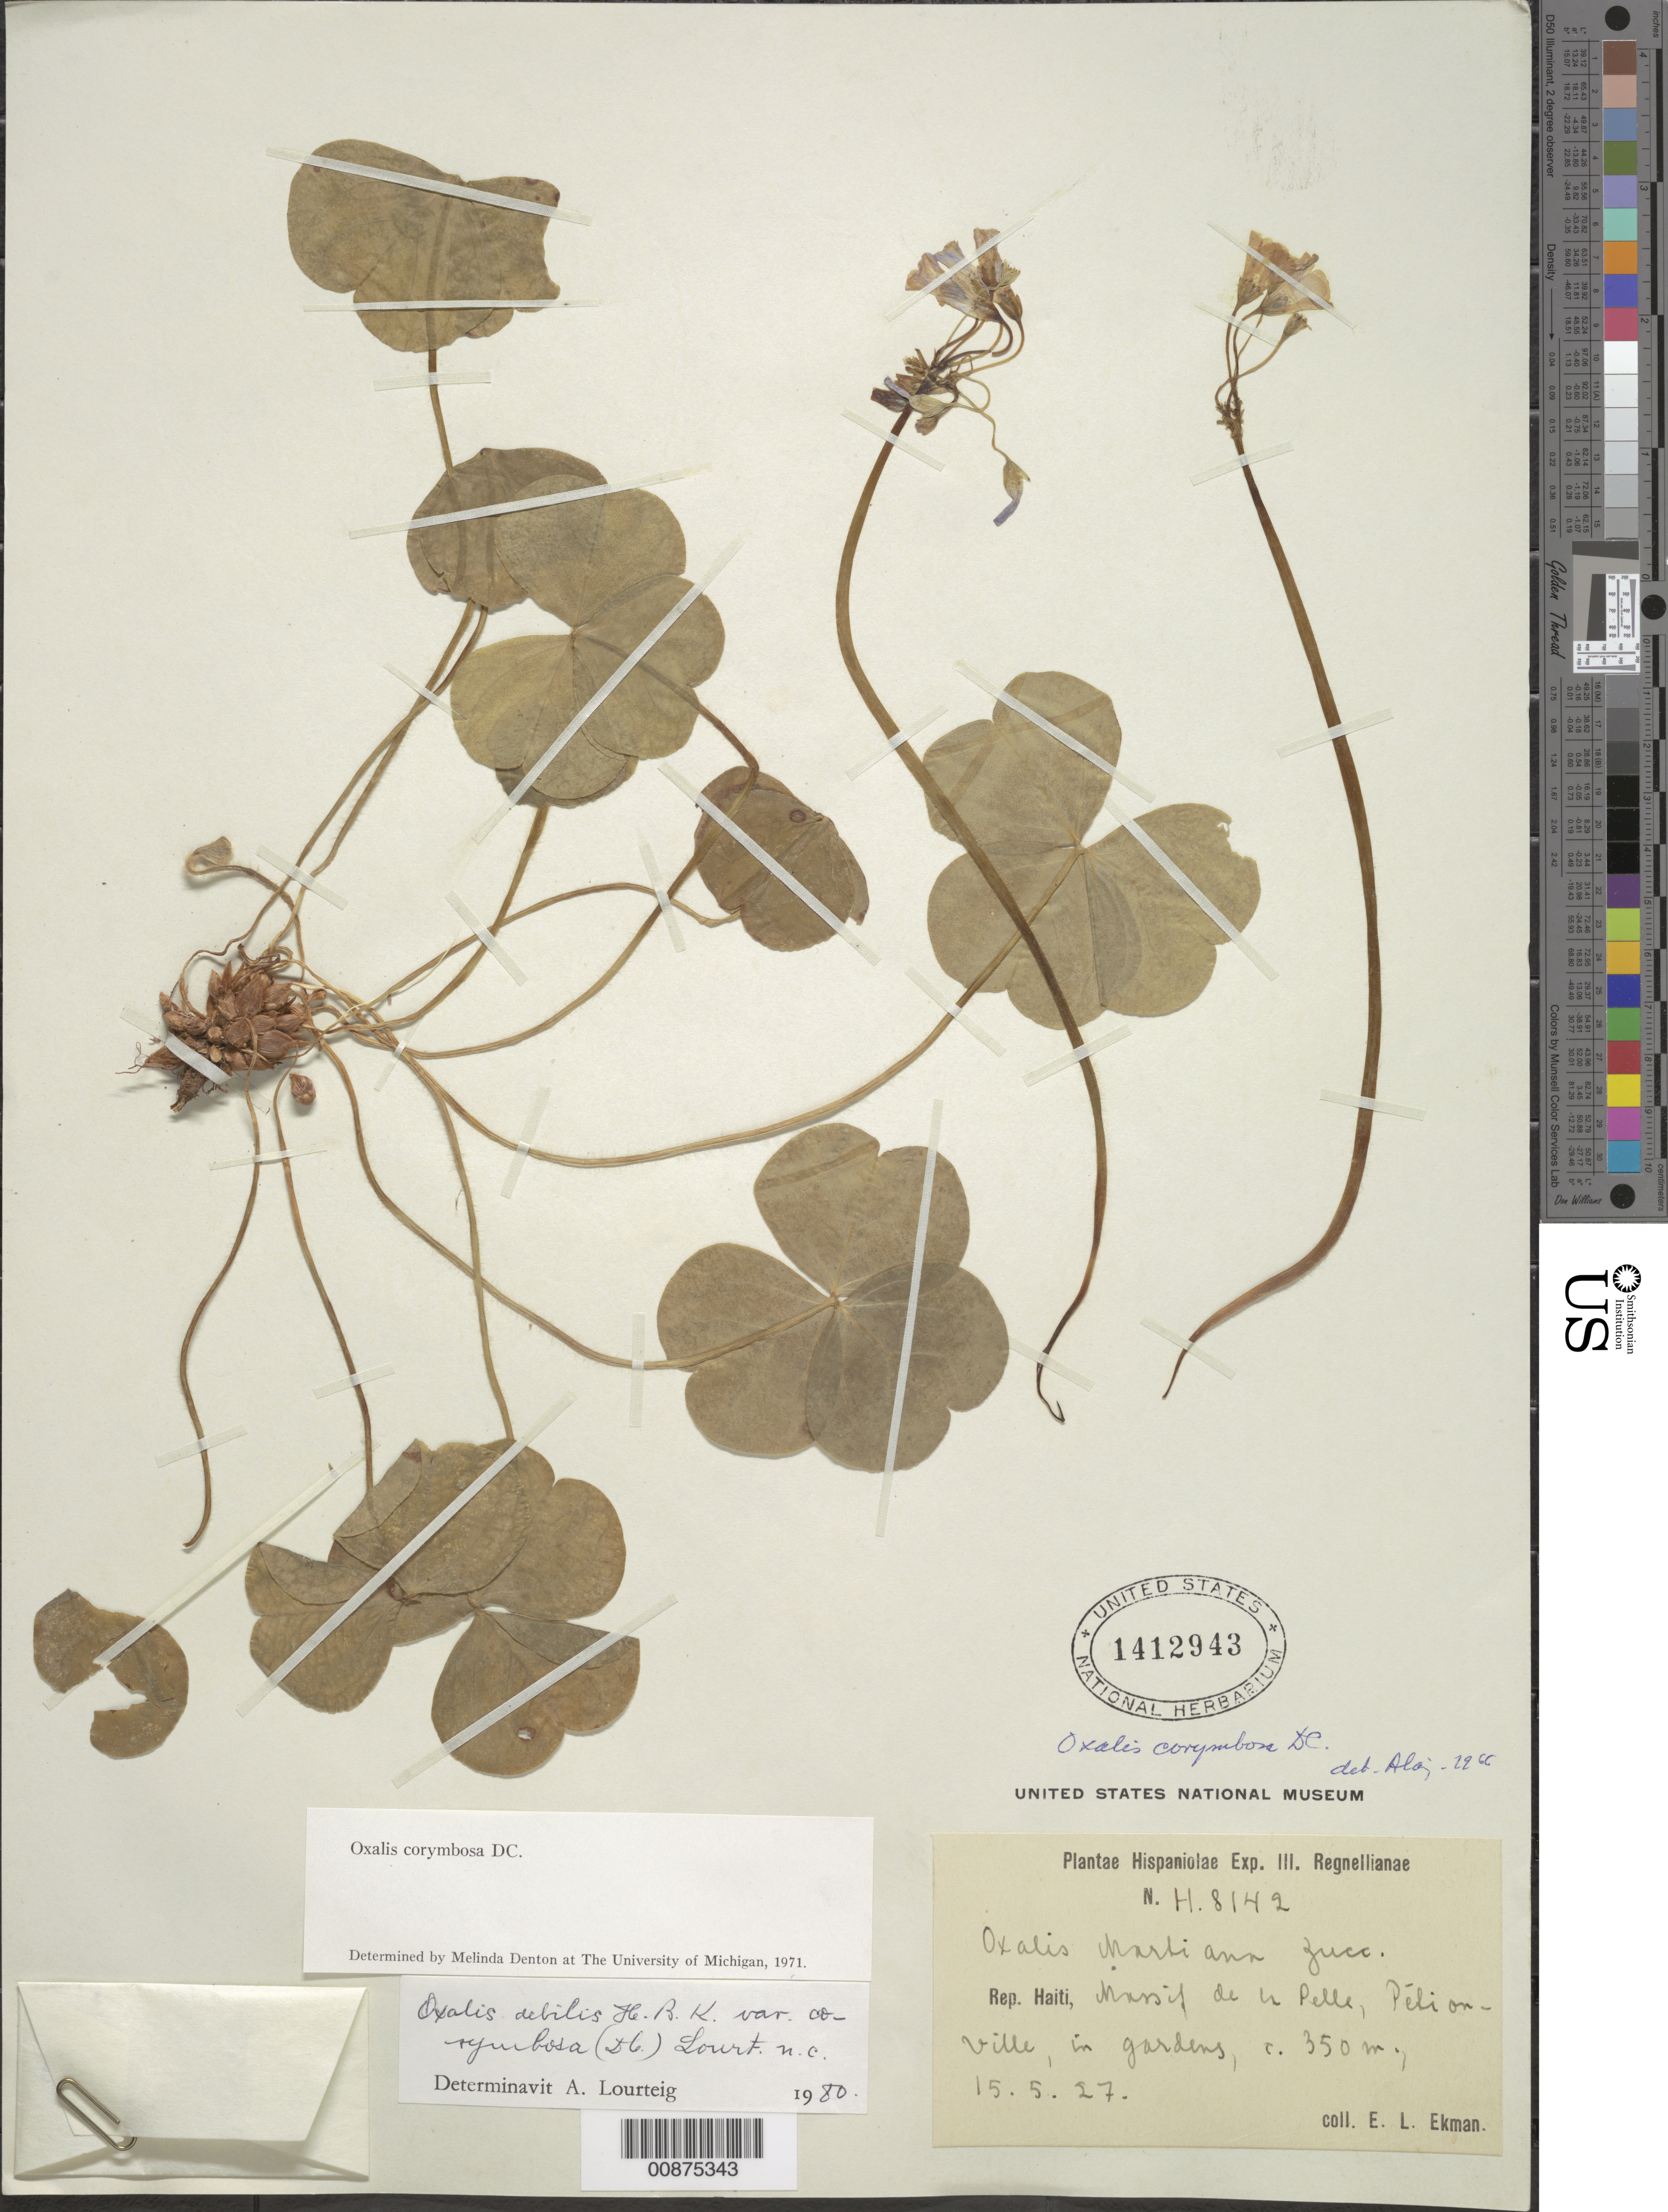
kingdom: Plantae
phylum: Tracheophyta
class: Magnoliopsida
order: Oxalidales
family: Oxalidaceae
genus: Oxalis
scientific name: Oxalis debilis var. corymbosa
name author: (DC.) Lourteig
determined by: Lourteig, A.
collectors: E. L. Ekman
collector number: H 8142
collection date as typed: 15 May 1927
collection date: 1927-05-15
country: Haiti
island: Hispaniola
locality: Massif de la Selle, Pétionville.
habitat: In gardens.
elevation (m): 350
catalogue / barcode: US 1412943